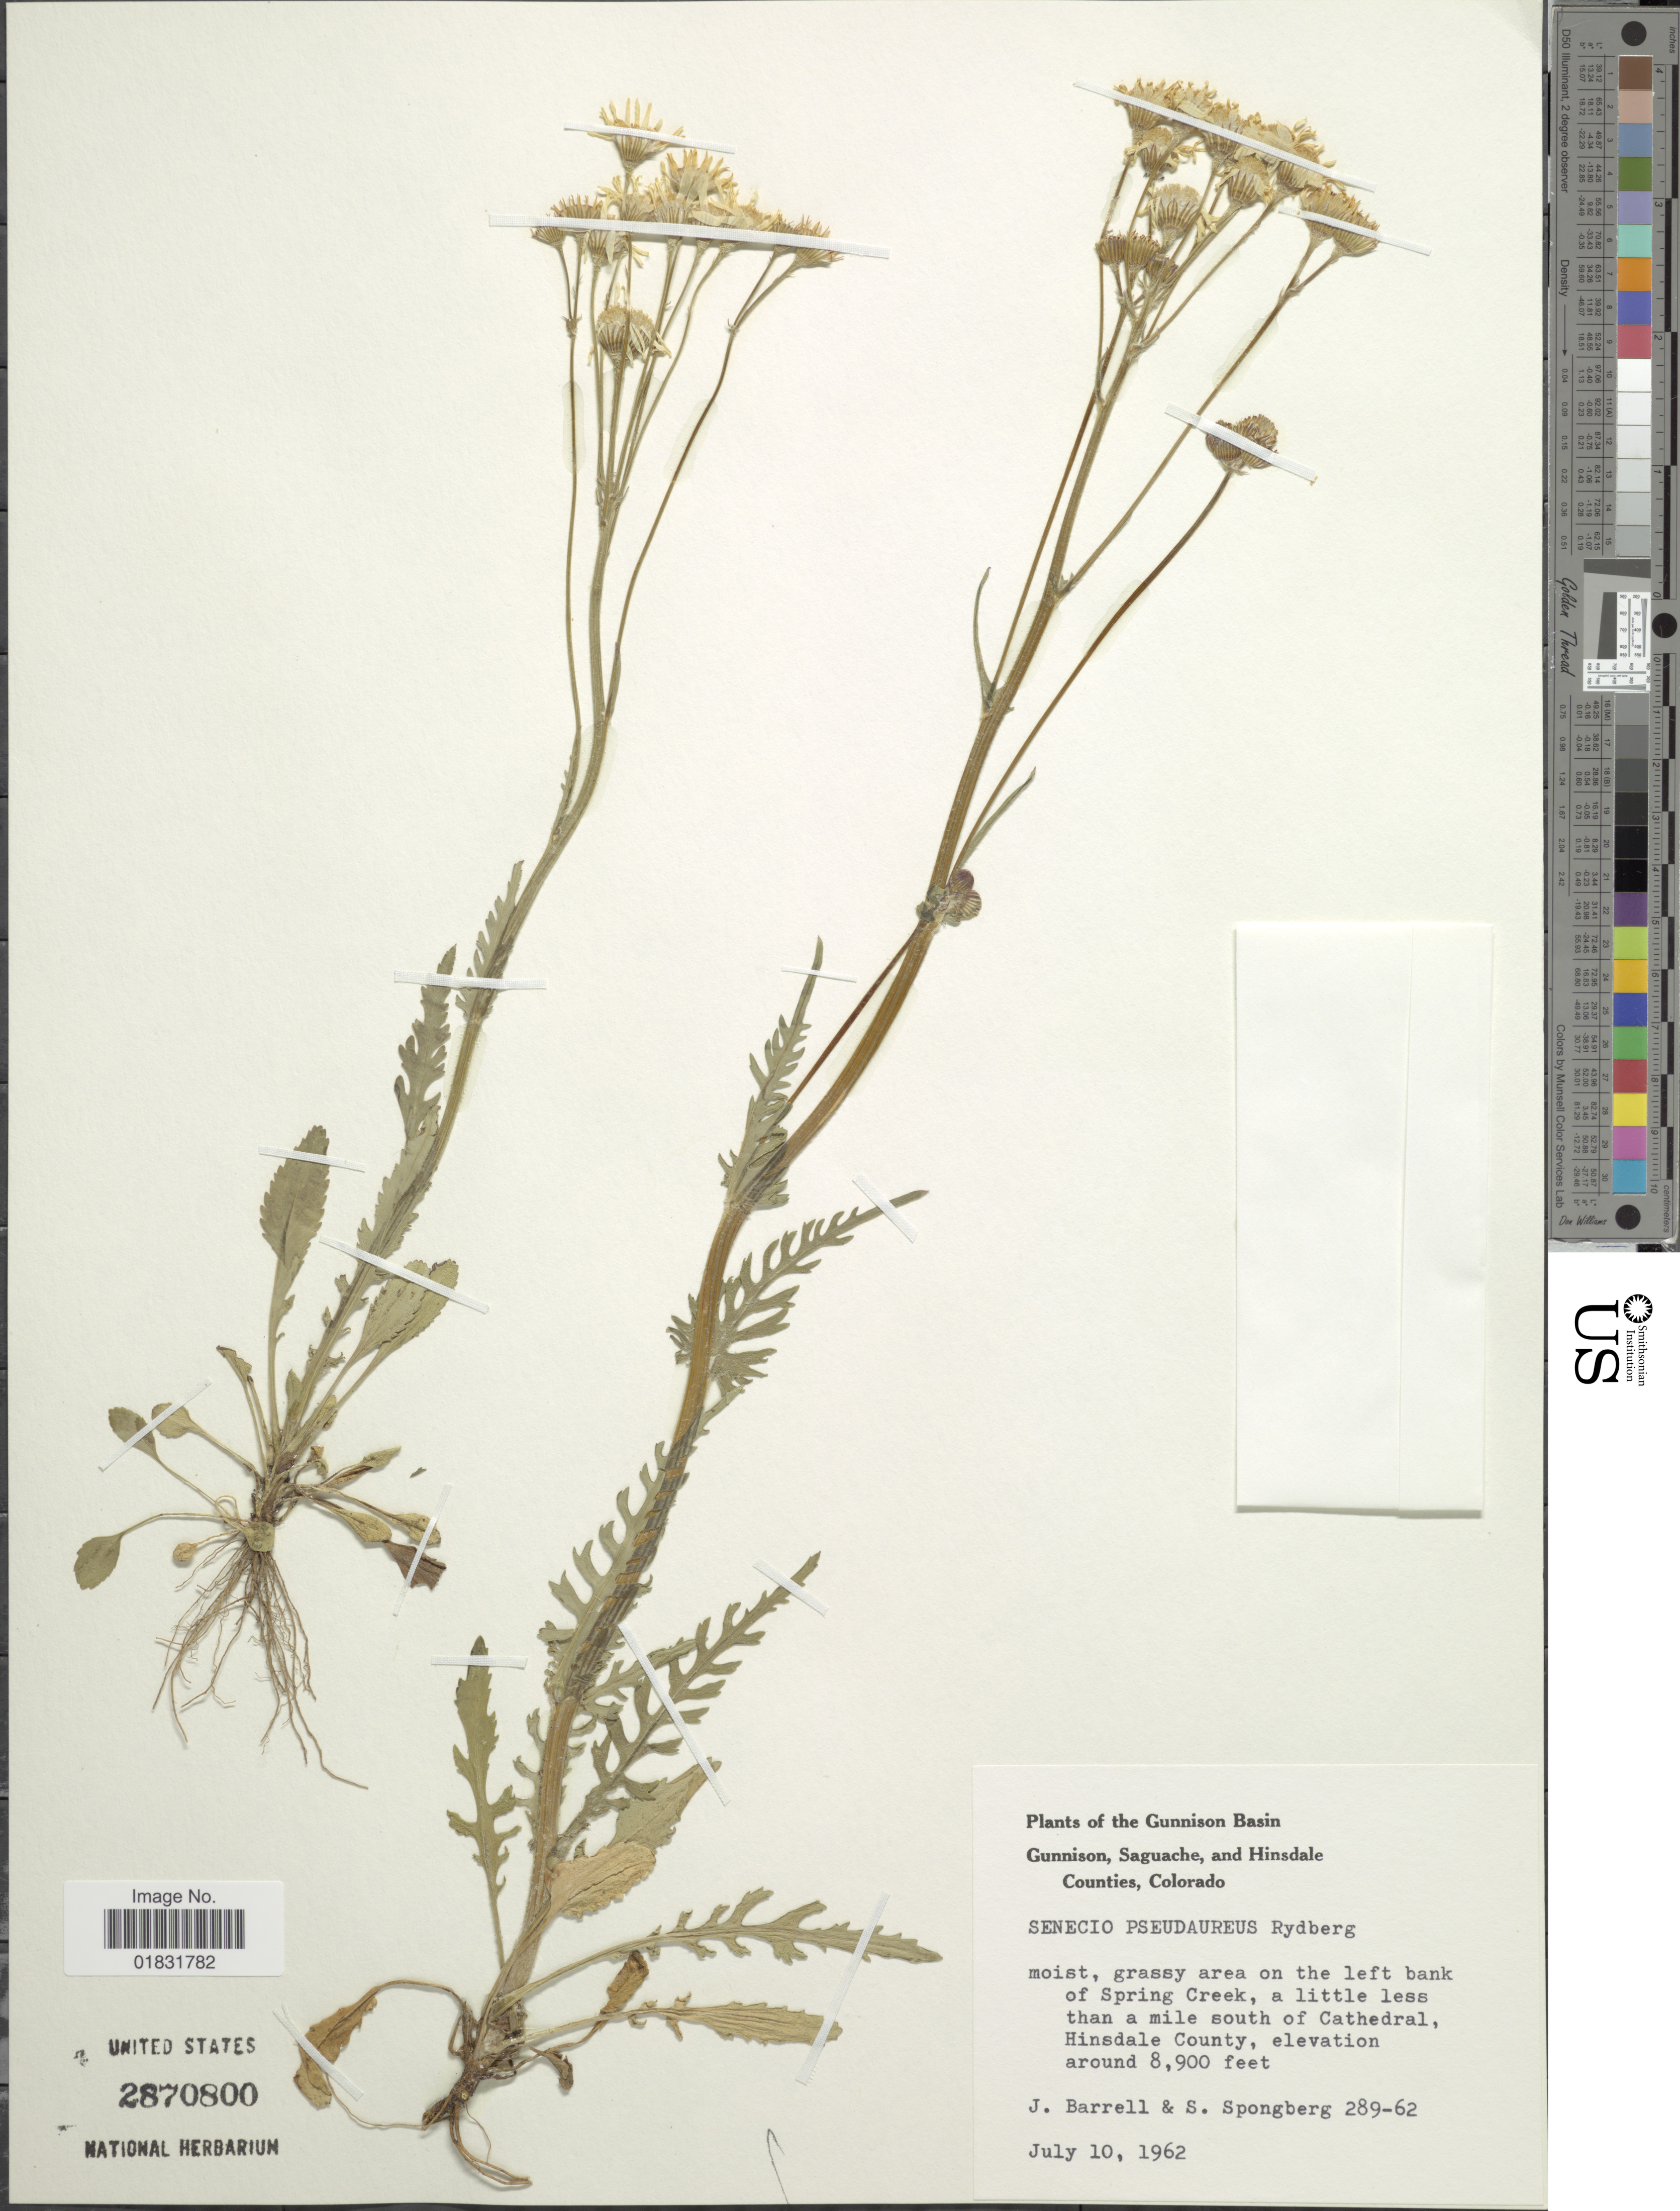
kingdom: Plantae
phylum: Tracheophyta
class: Magnoliopsida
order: Asterales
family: Asteraceae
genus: Packera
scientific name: Packera pseudaurea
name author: (Rydb.) W.A. Weber & Á. Löve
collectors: J. Barrell & S. A.Spongberg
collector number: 289-62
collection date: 1962-07-10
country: United States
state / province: Colorado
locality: The Gunnison Basin Gunnison, Saguache, and Hinsdale Counties, moist, grassy area on the left bank of Spring Creek, a little less tham a mile south of Cathedral, Hinsdale County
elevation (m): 2713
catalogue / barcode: US 2870800